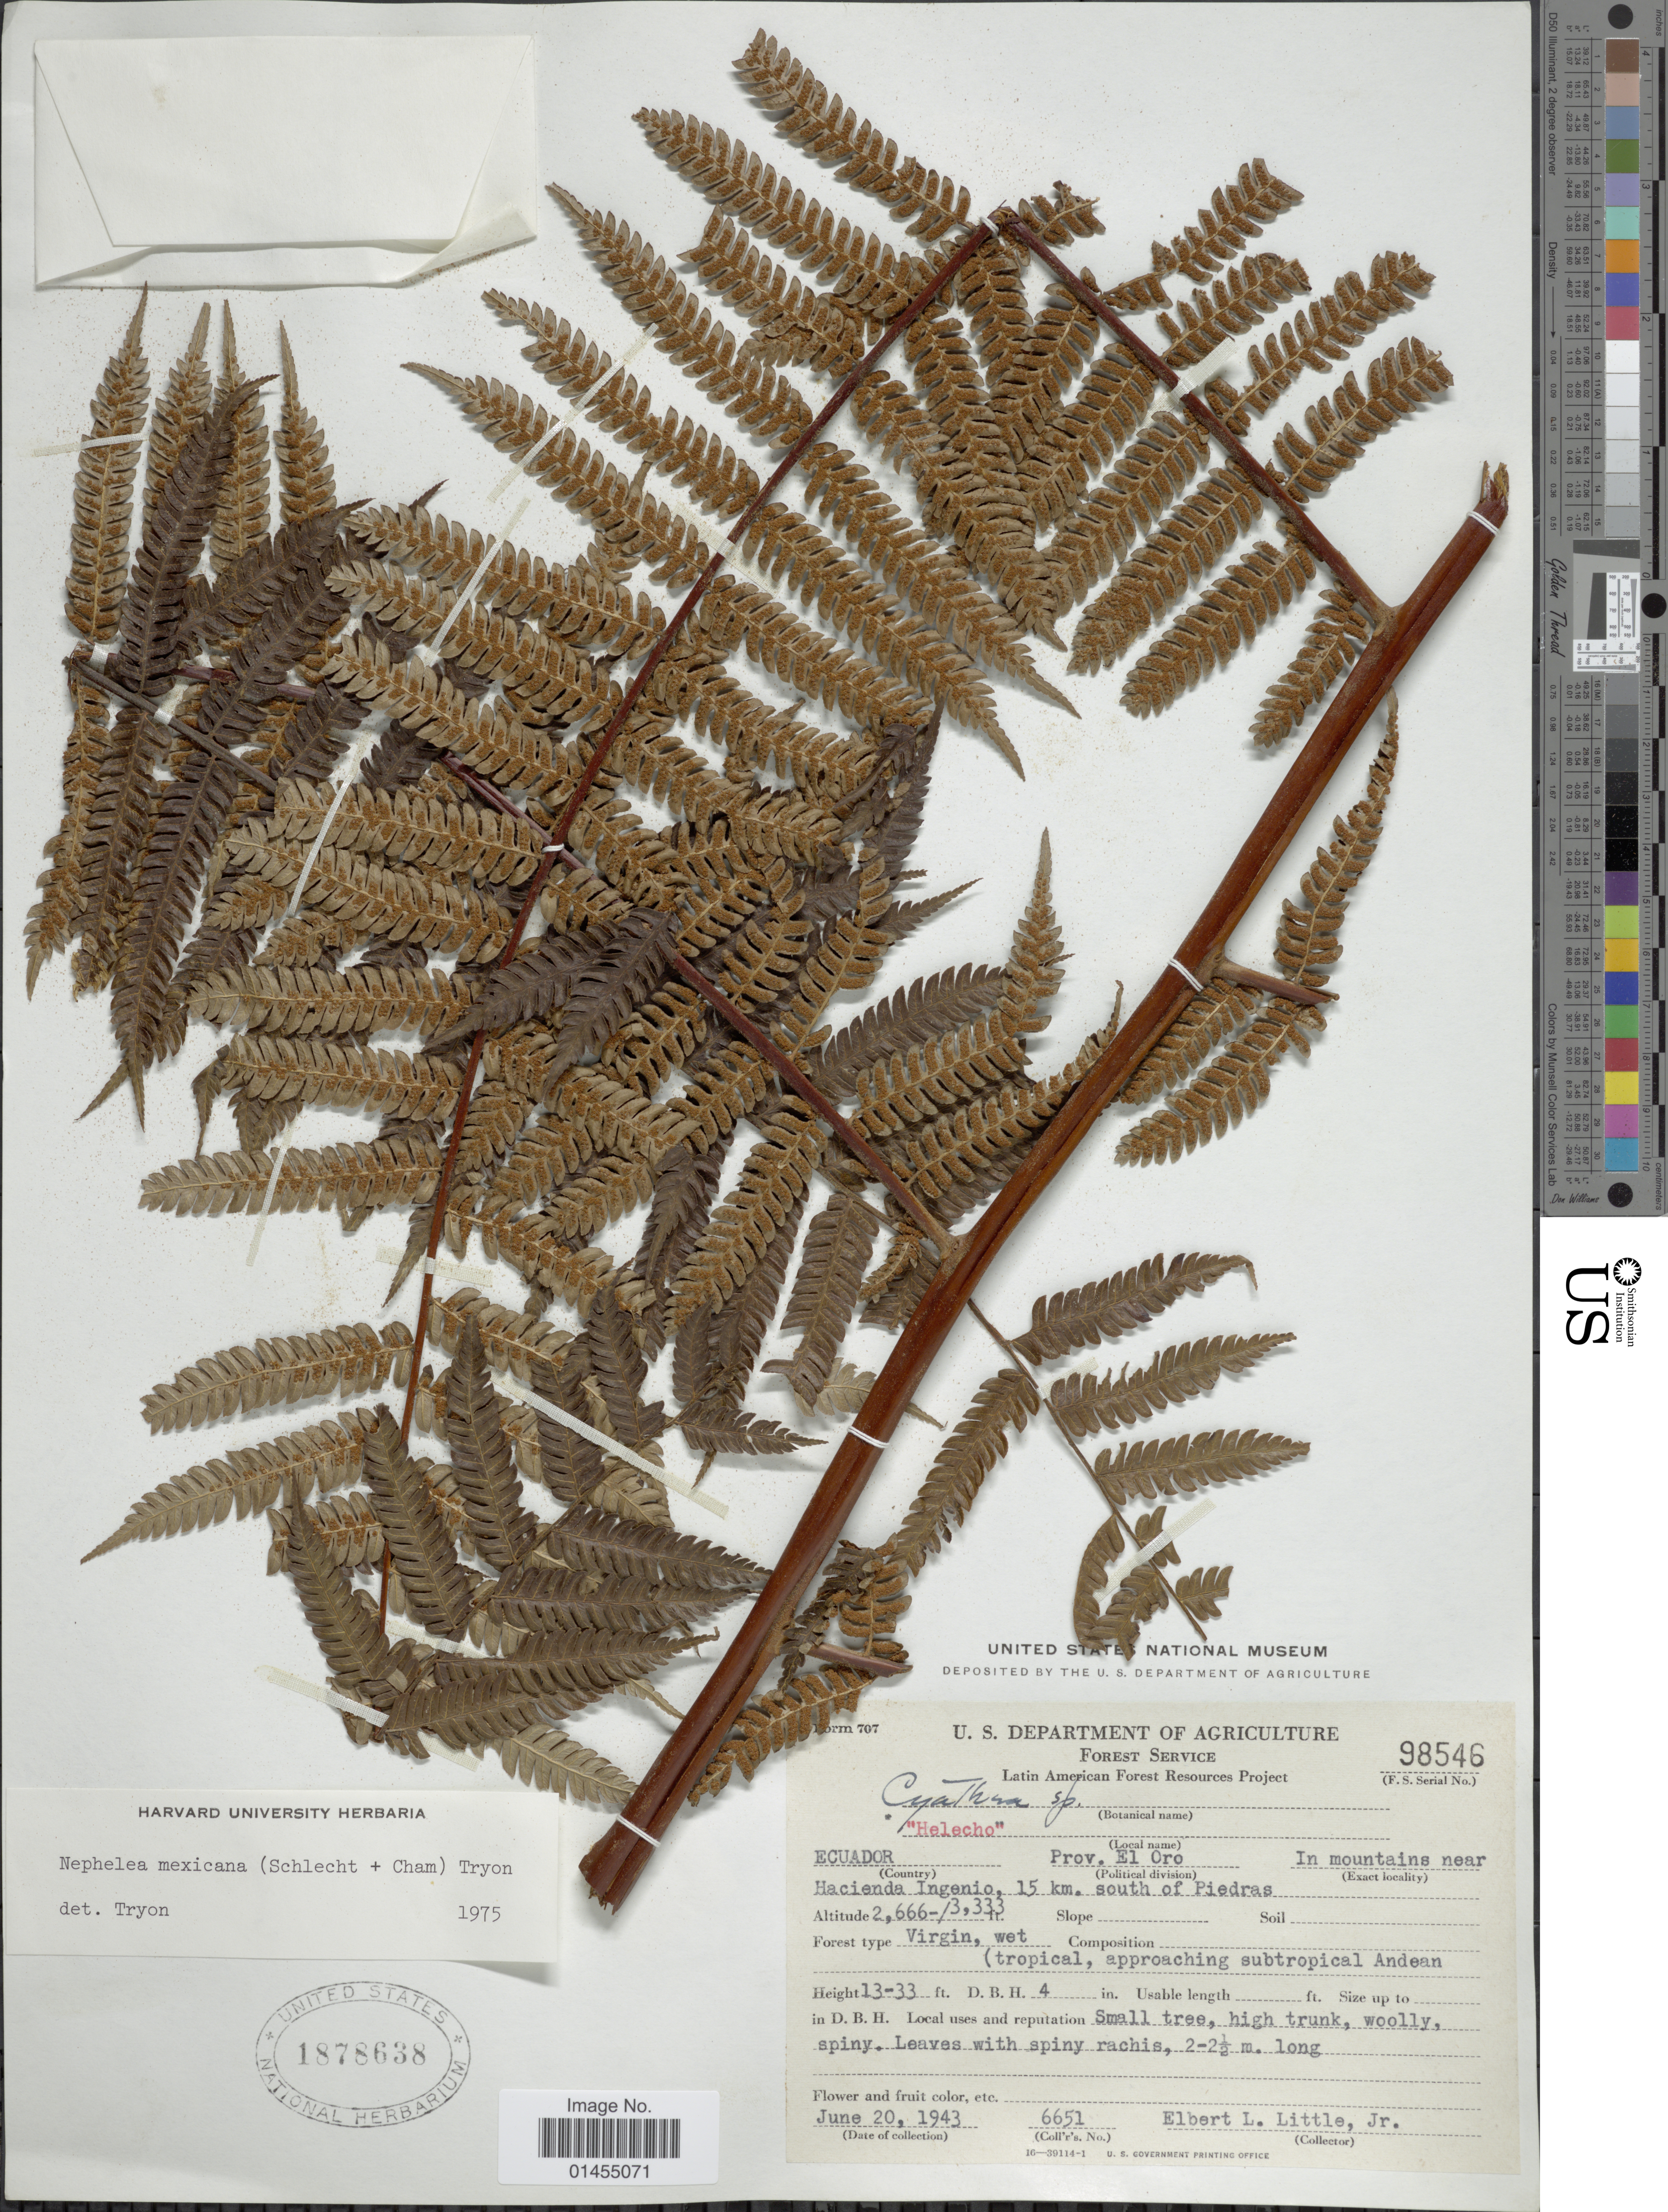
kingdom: Plantae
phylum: Tracheophyta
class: Polypodiopsida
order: Cyatheales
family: Cyatheaceae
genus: Alsophila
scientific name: Alsophila firma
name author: (Baker) D.S. Conant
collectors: E. L. Little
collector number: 6651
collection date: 1943-06-20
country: Ecuador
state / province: El Oro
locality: In mountains near Hacienda Ingenio, 15 km. south of Piedras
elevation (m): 813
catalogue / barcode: US 1878638